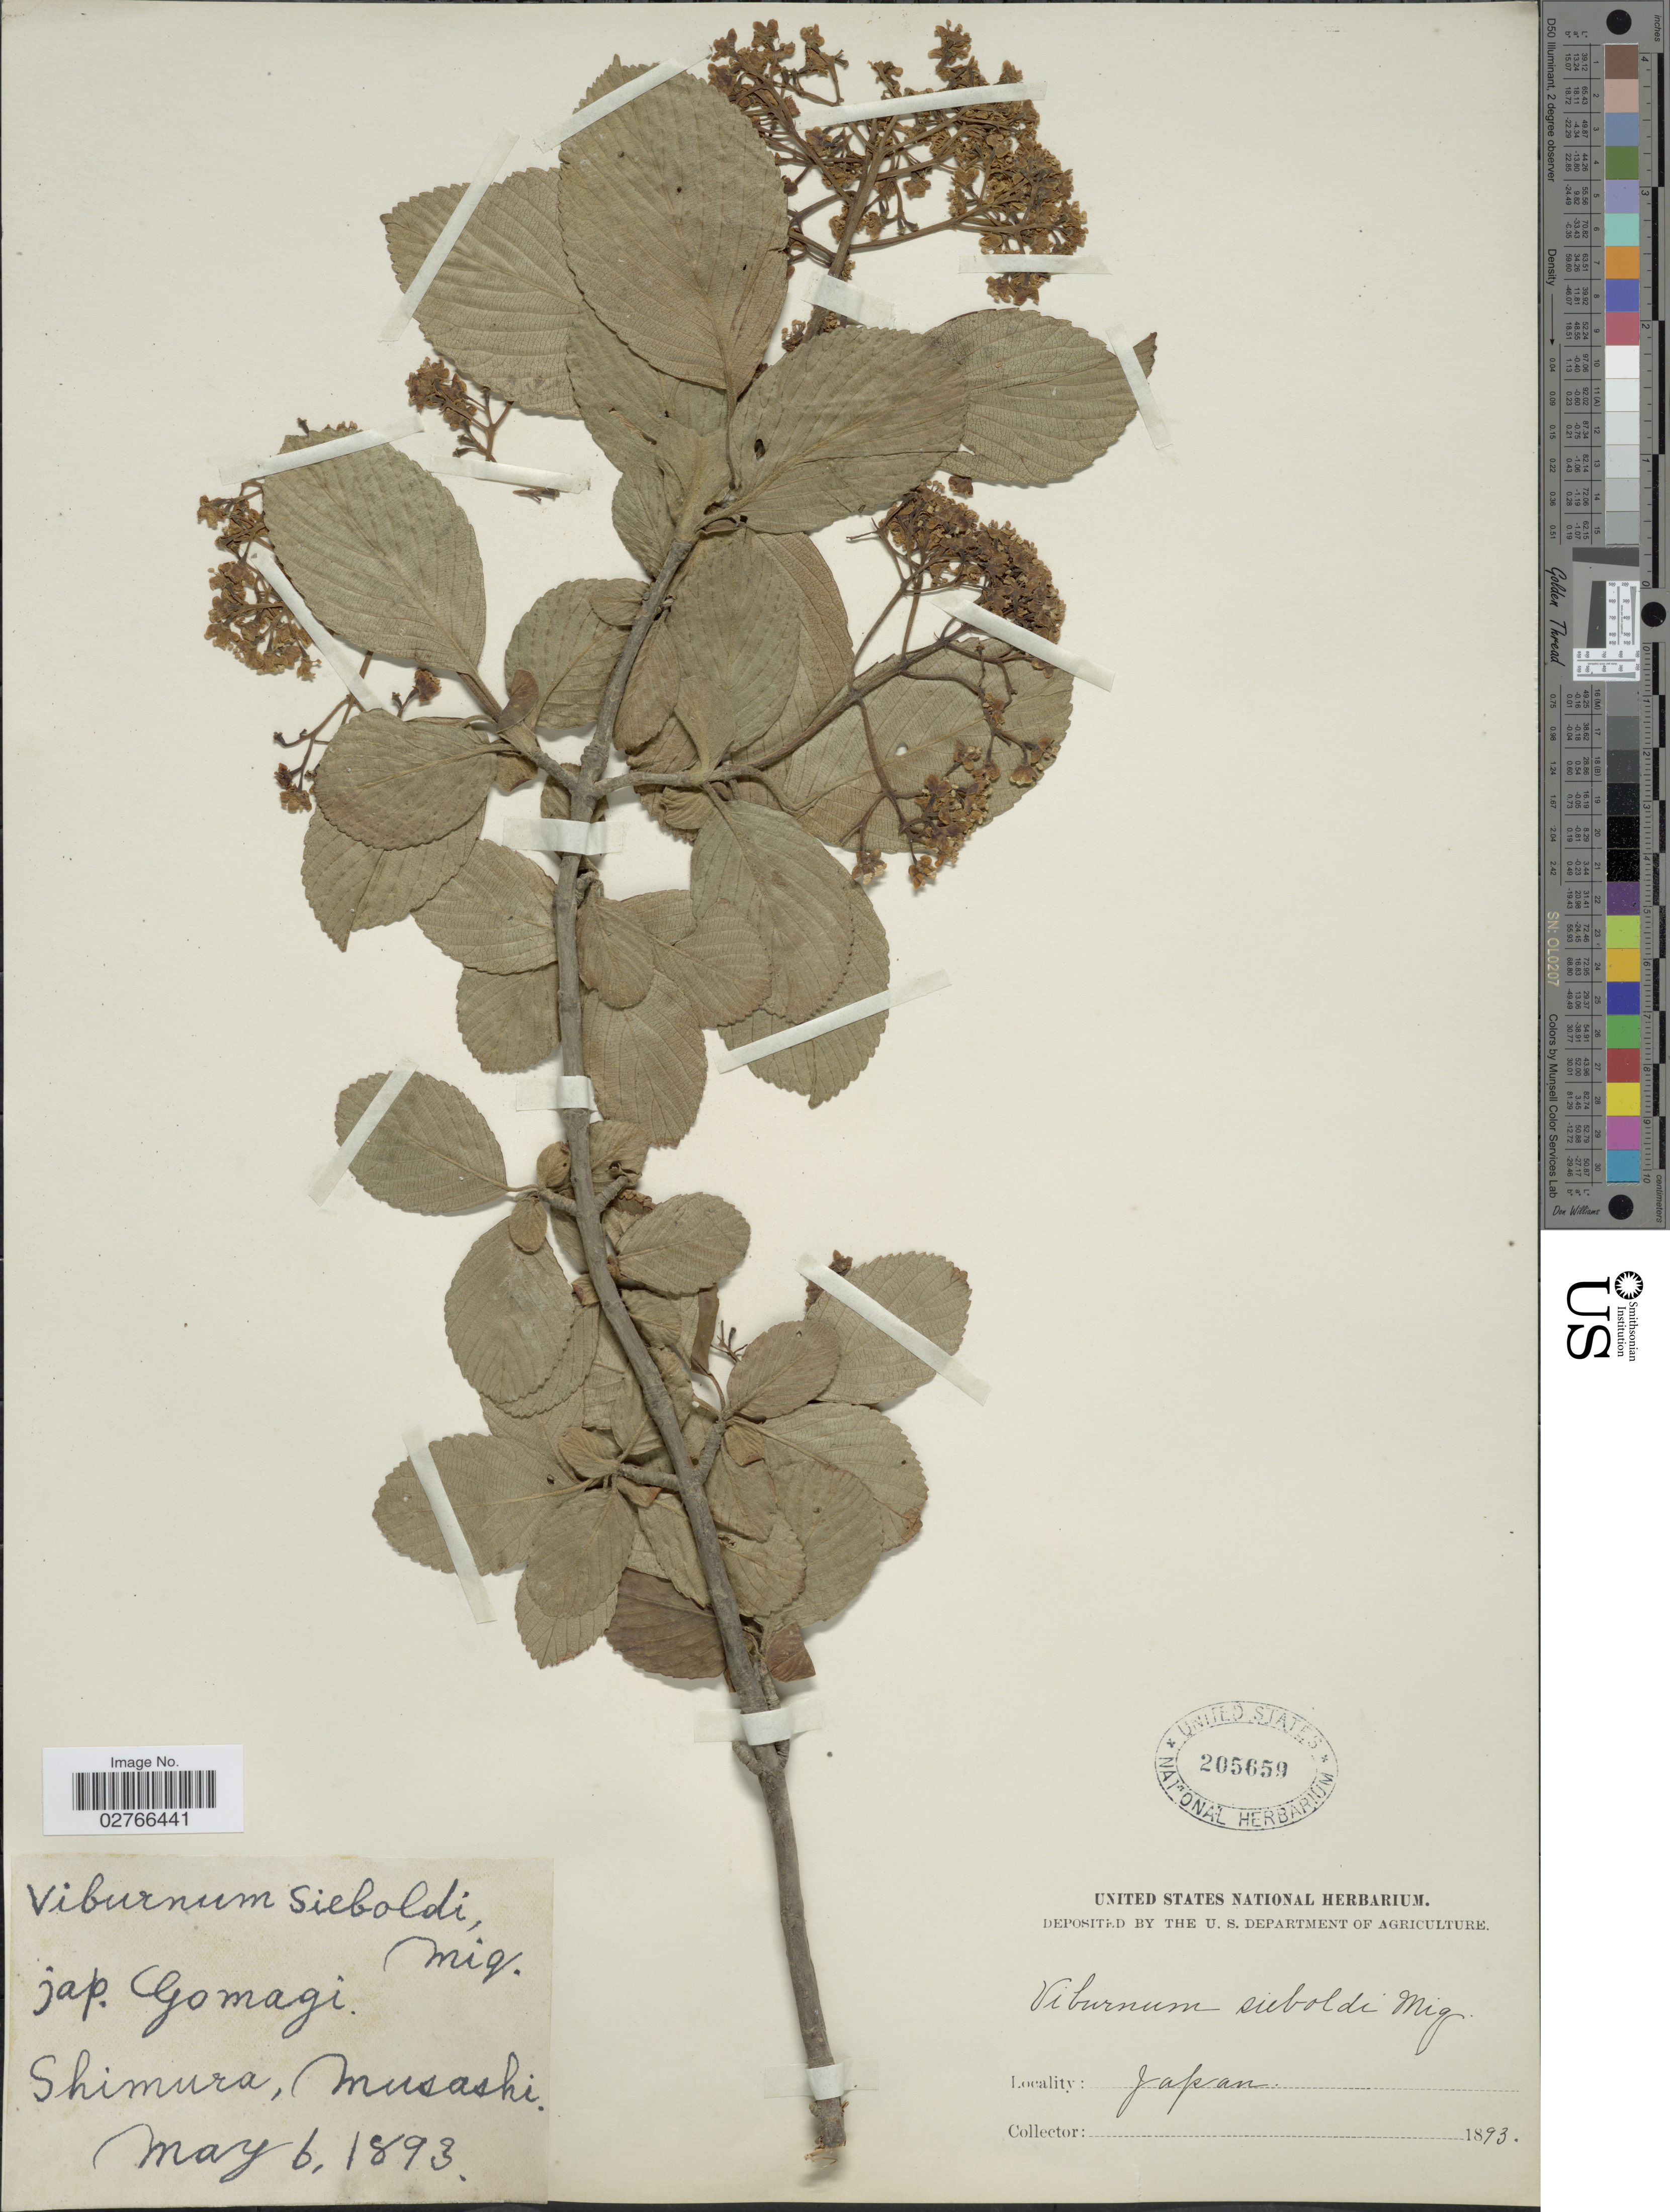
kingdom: Plantae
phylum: Tracheophyta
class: Magnoliopsida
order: Dipsacales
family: Viburnaceae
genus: Viburnum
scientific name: Viburnum sieboldii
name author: Miq.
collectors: ex herb. United States National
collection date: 1893-05-06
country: Japan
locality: Shimura, Musashi.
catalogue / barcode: US 205659